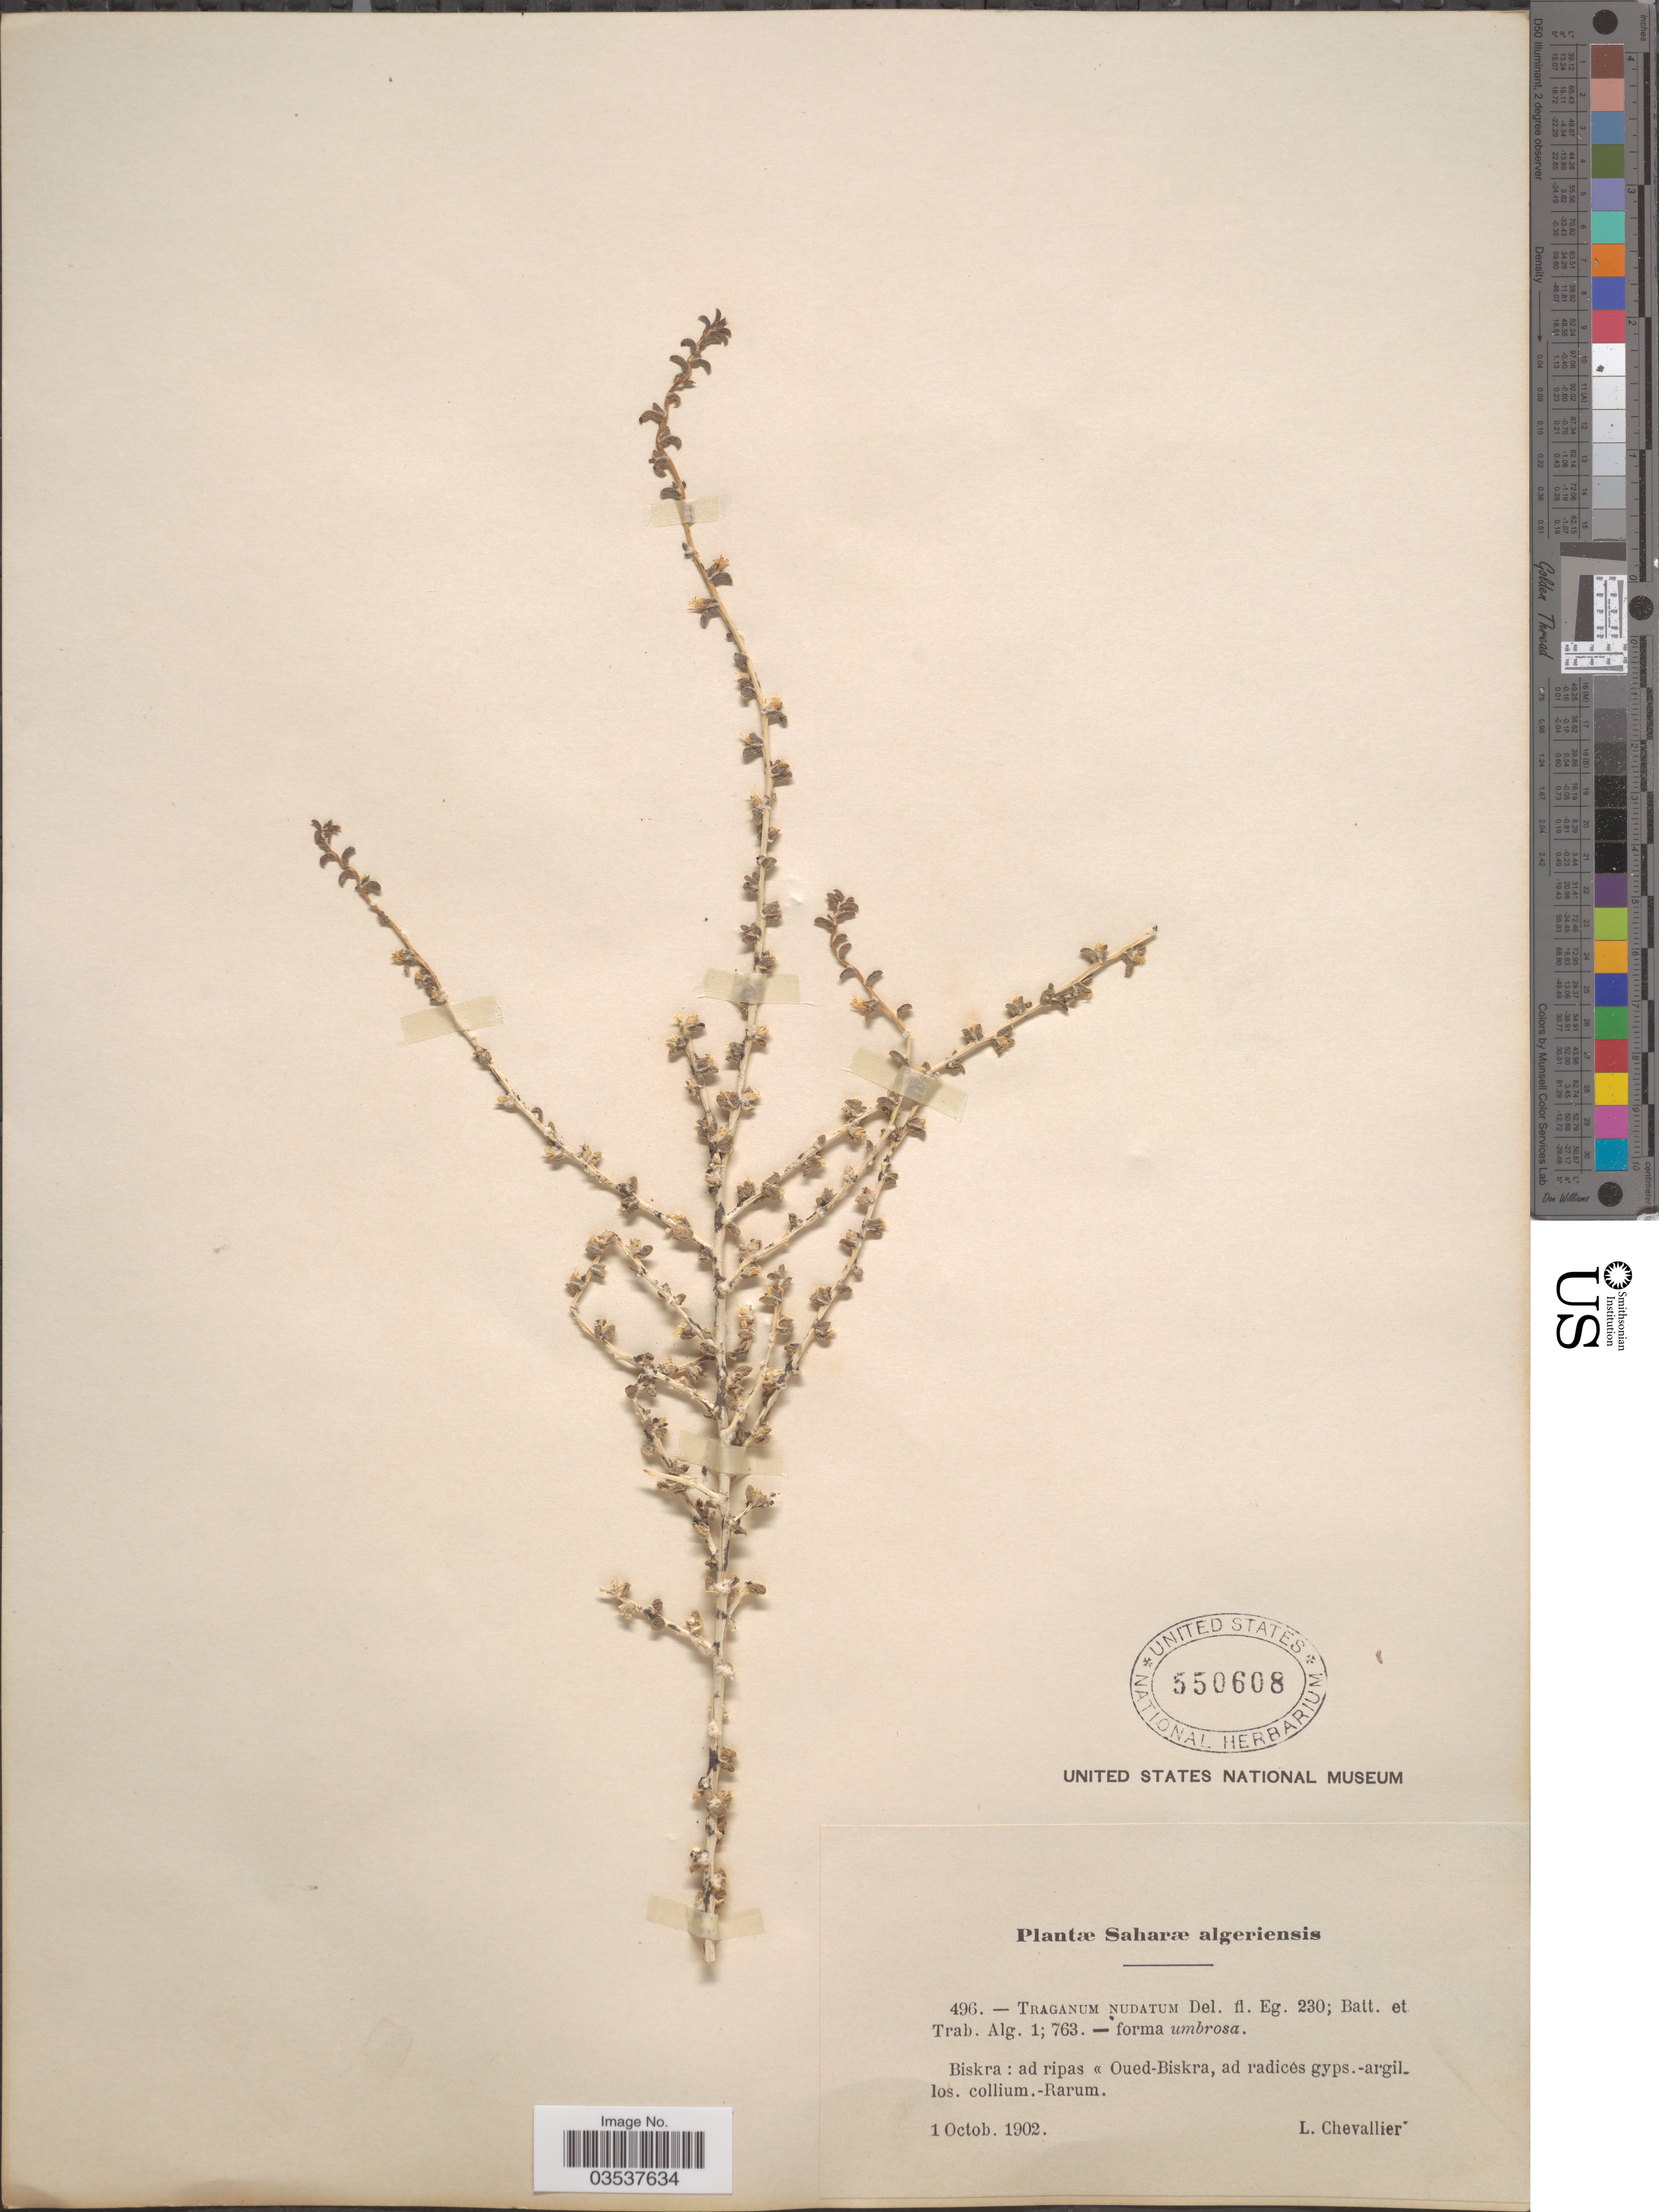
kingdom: Plantae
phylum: Tracheophyta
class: Magnoliopsida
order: Caryophyllales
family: Amaranthaceae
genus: Traganum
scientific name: Traganum moquinii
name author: Webb ex Moq.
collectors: L. Chevallier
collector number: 496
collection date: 1902-10-01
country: Algeria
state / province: Biskra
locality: Saharæ algeriensis. Ad ripas <<Oued-Biskra, ad radicés gyps.-argillos.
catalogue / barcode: US 550608